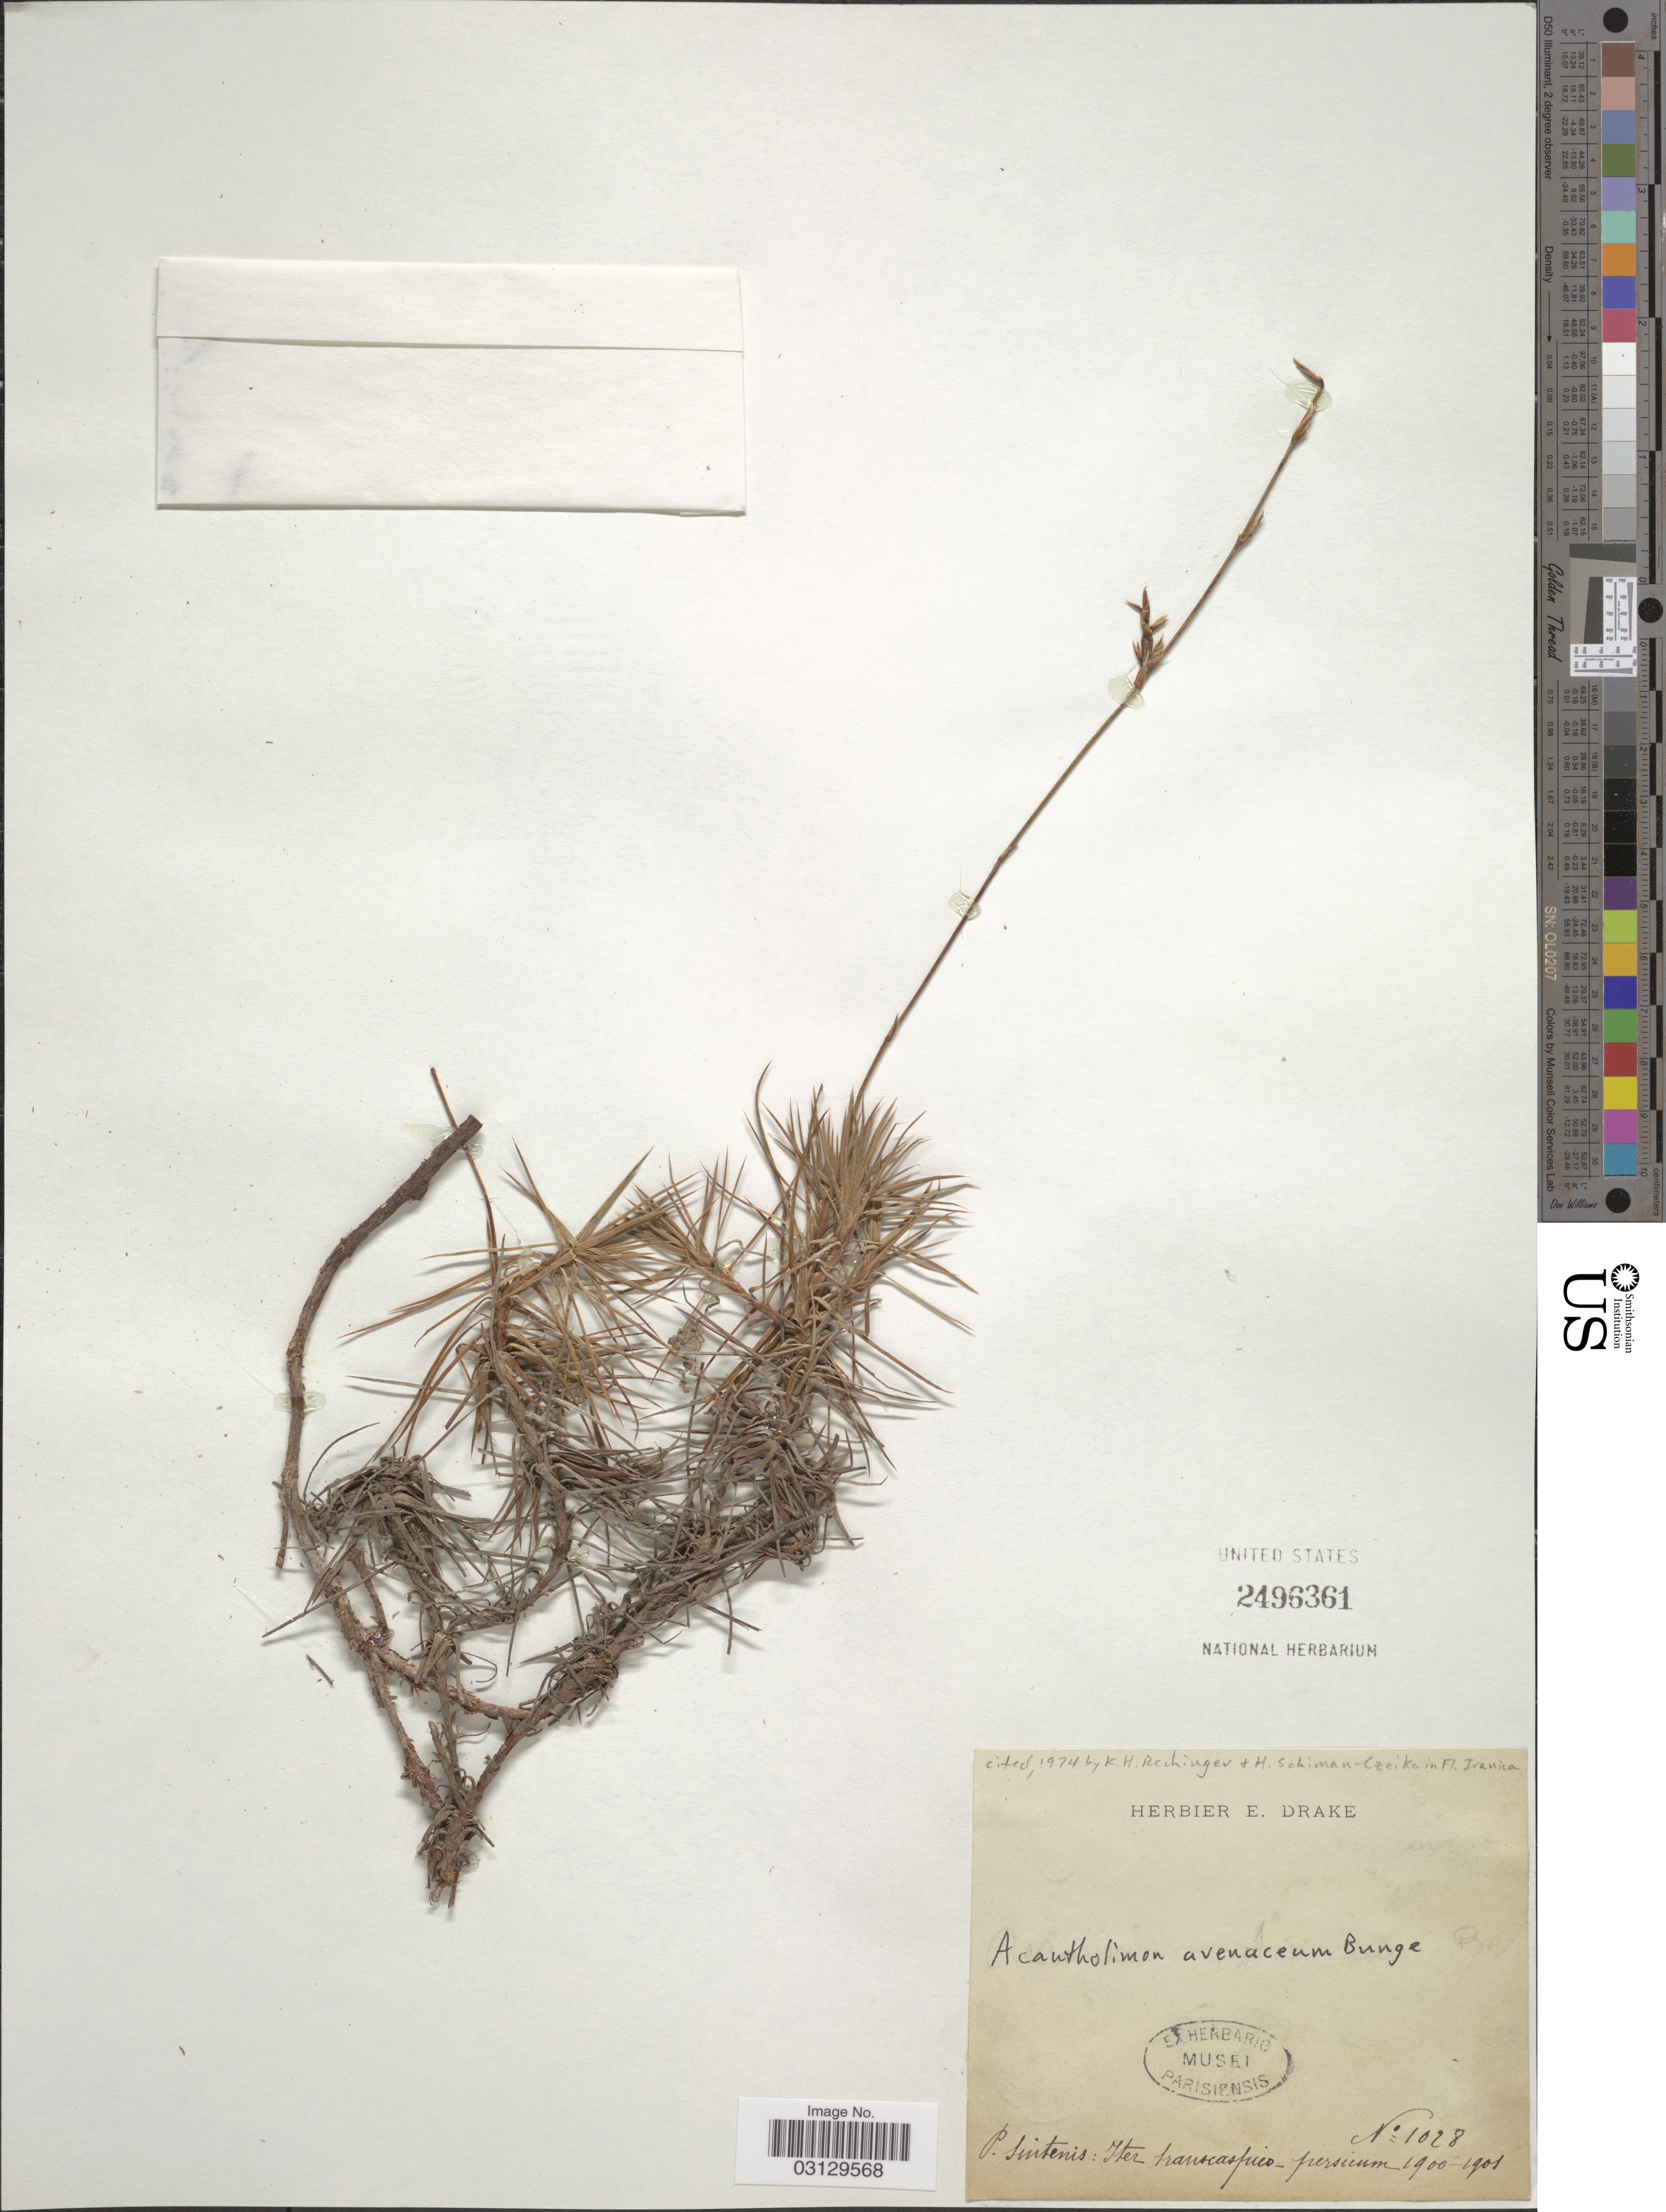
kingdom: Plantae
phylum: Tracheophyta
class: Magnoliopsida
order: Caryophyllales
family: Plumbaginaceae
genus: Acantholimon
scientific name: Acantholimon avenaceum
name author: Bunge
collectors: P. Sintenis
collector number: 1028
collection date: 1900/1901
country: Iran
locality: Iter transcaspico-persicum.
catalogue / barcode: US 2496361